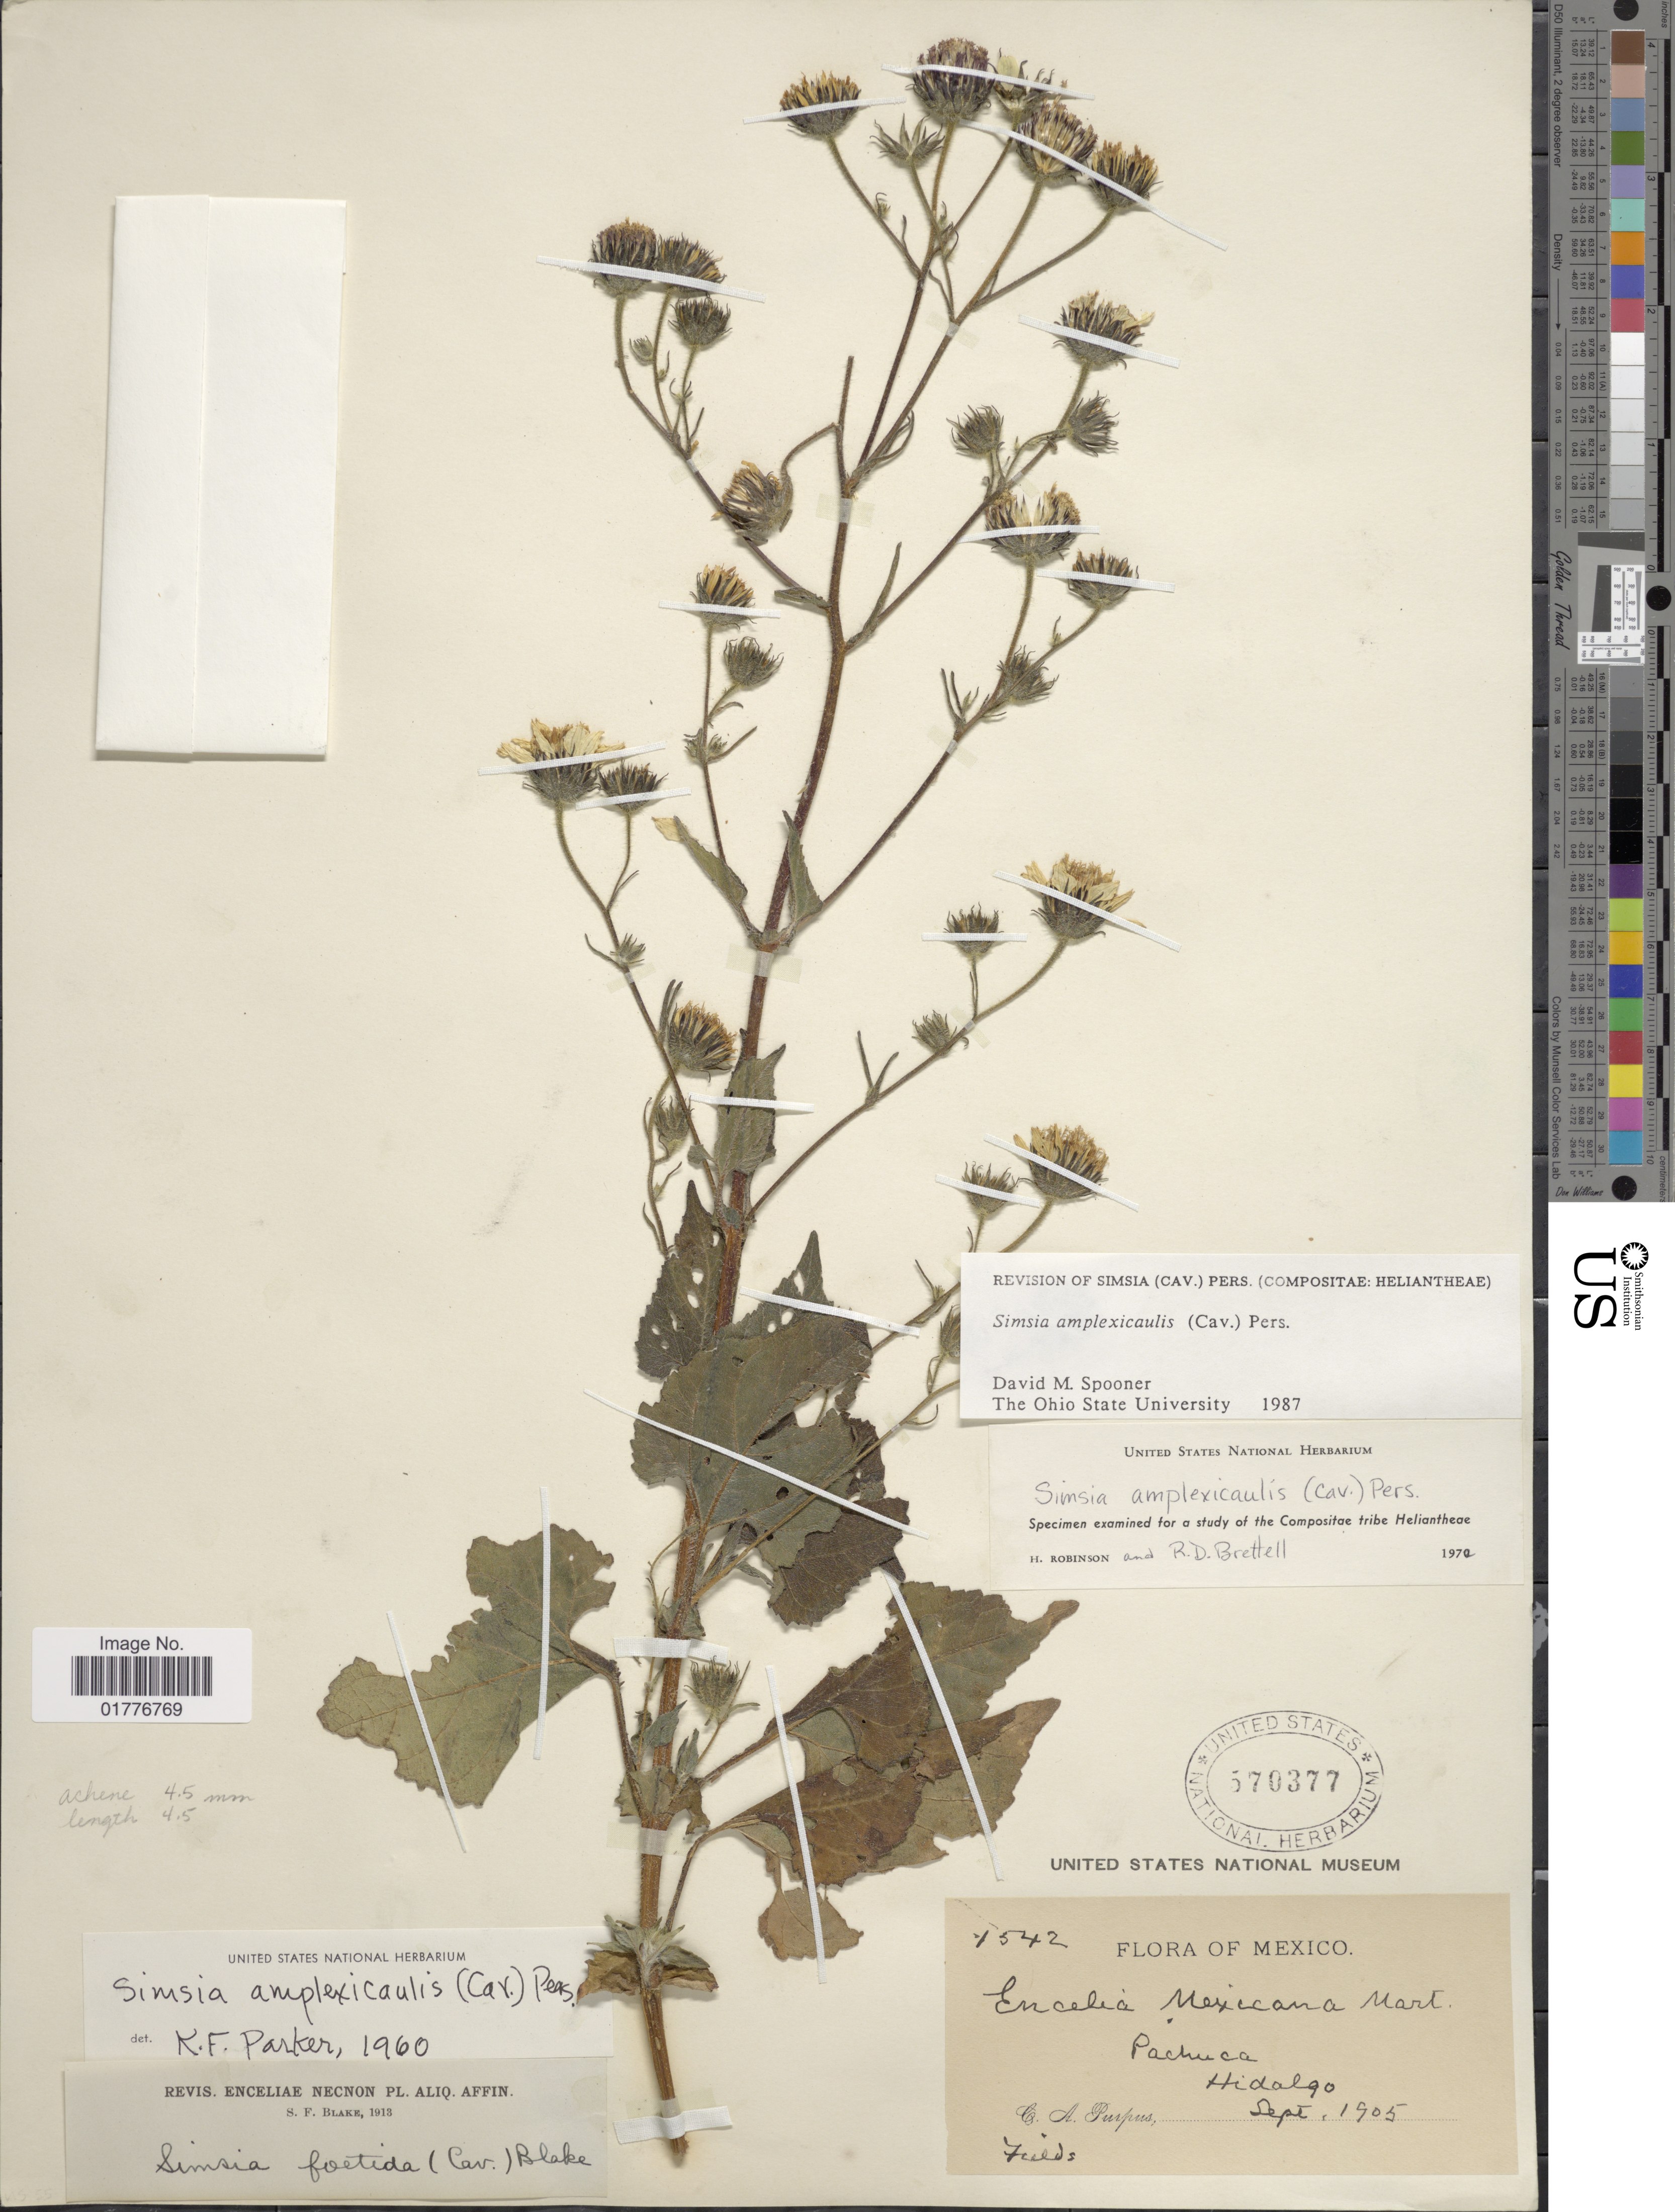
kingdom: Plantae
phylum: Tracheophyta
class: Magnoliopsida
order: Asterales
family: Asteraceae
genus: Simsia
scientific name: Simsia amplexicaulis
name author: (Cav.) Pers.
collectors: C. A. Purpus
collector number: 1542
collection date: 1905-09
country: Mexico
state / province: Hidalgo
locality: Pachuca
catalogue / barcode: US 570377